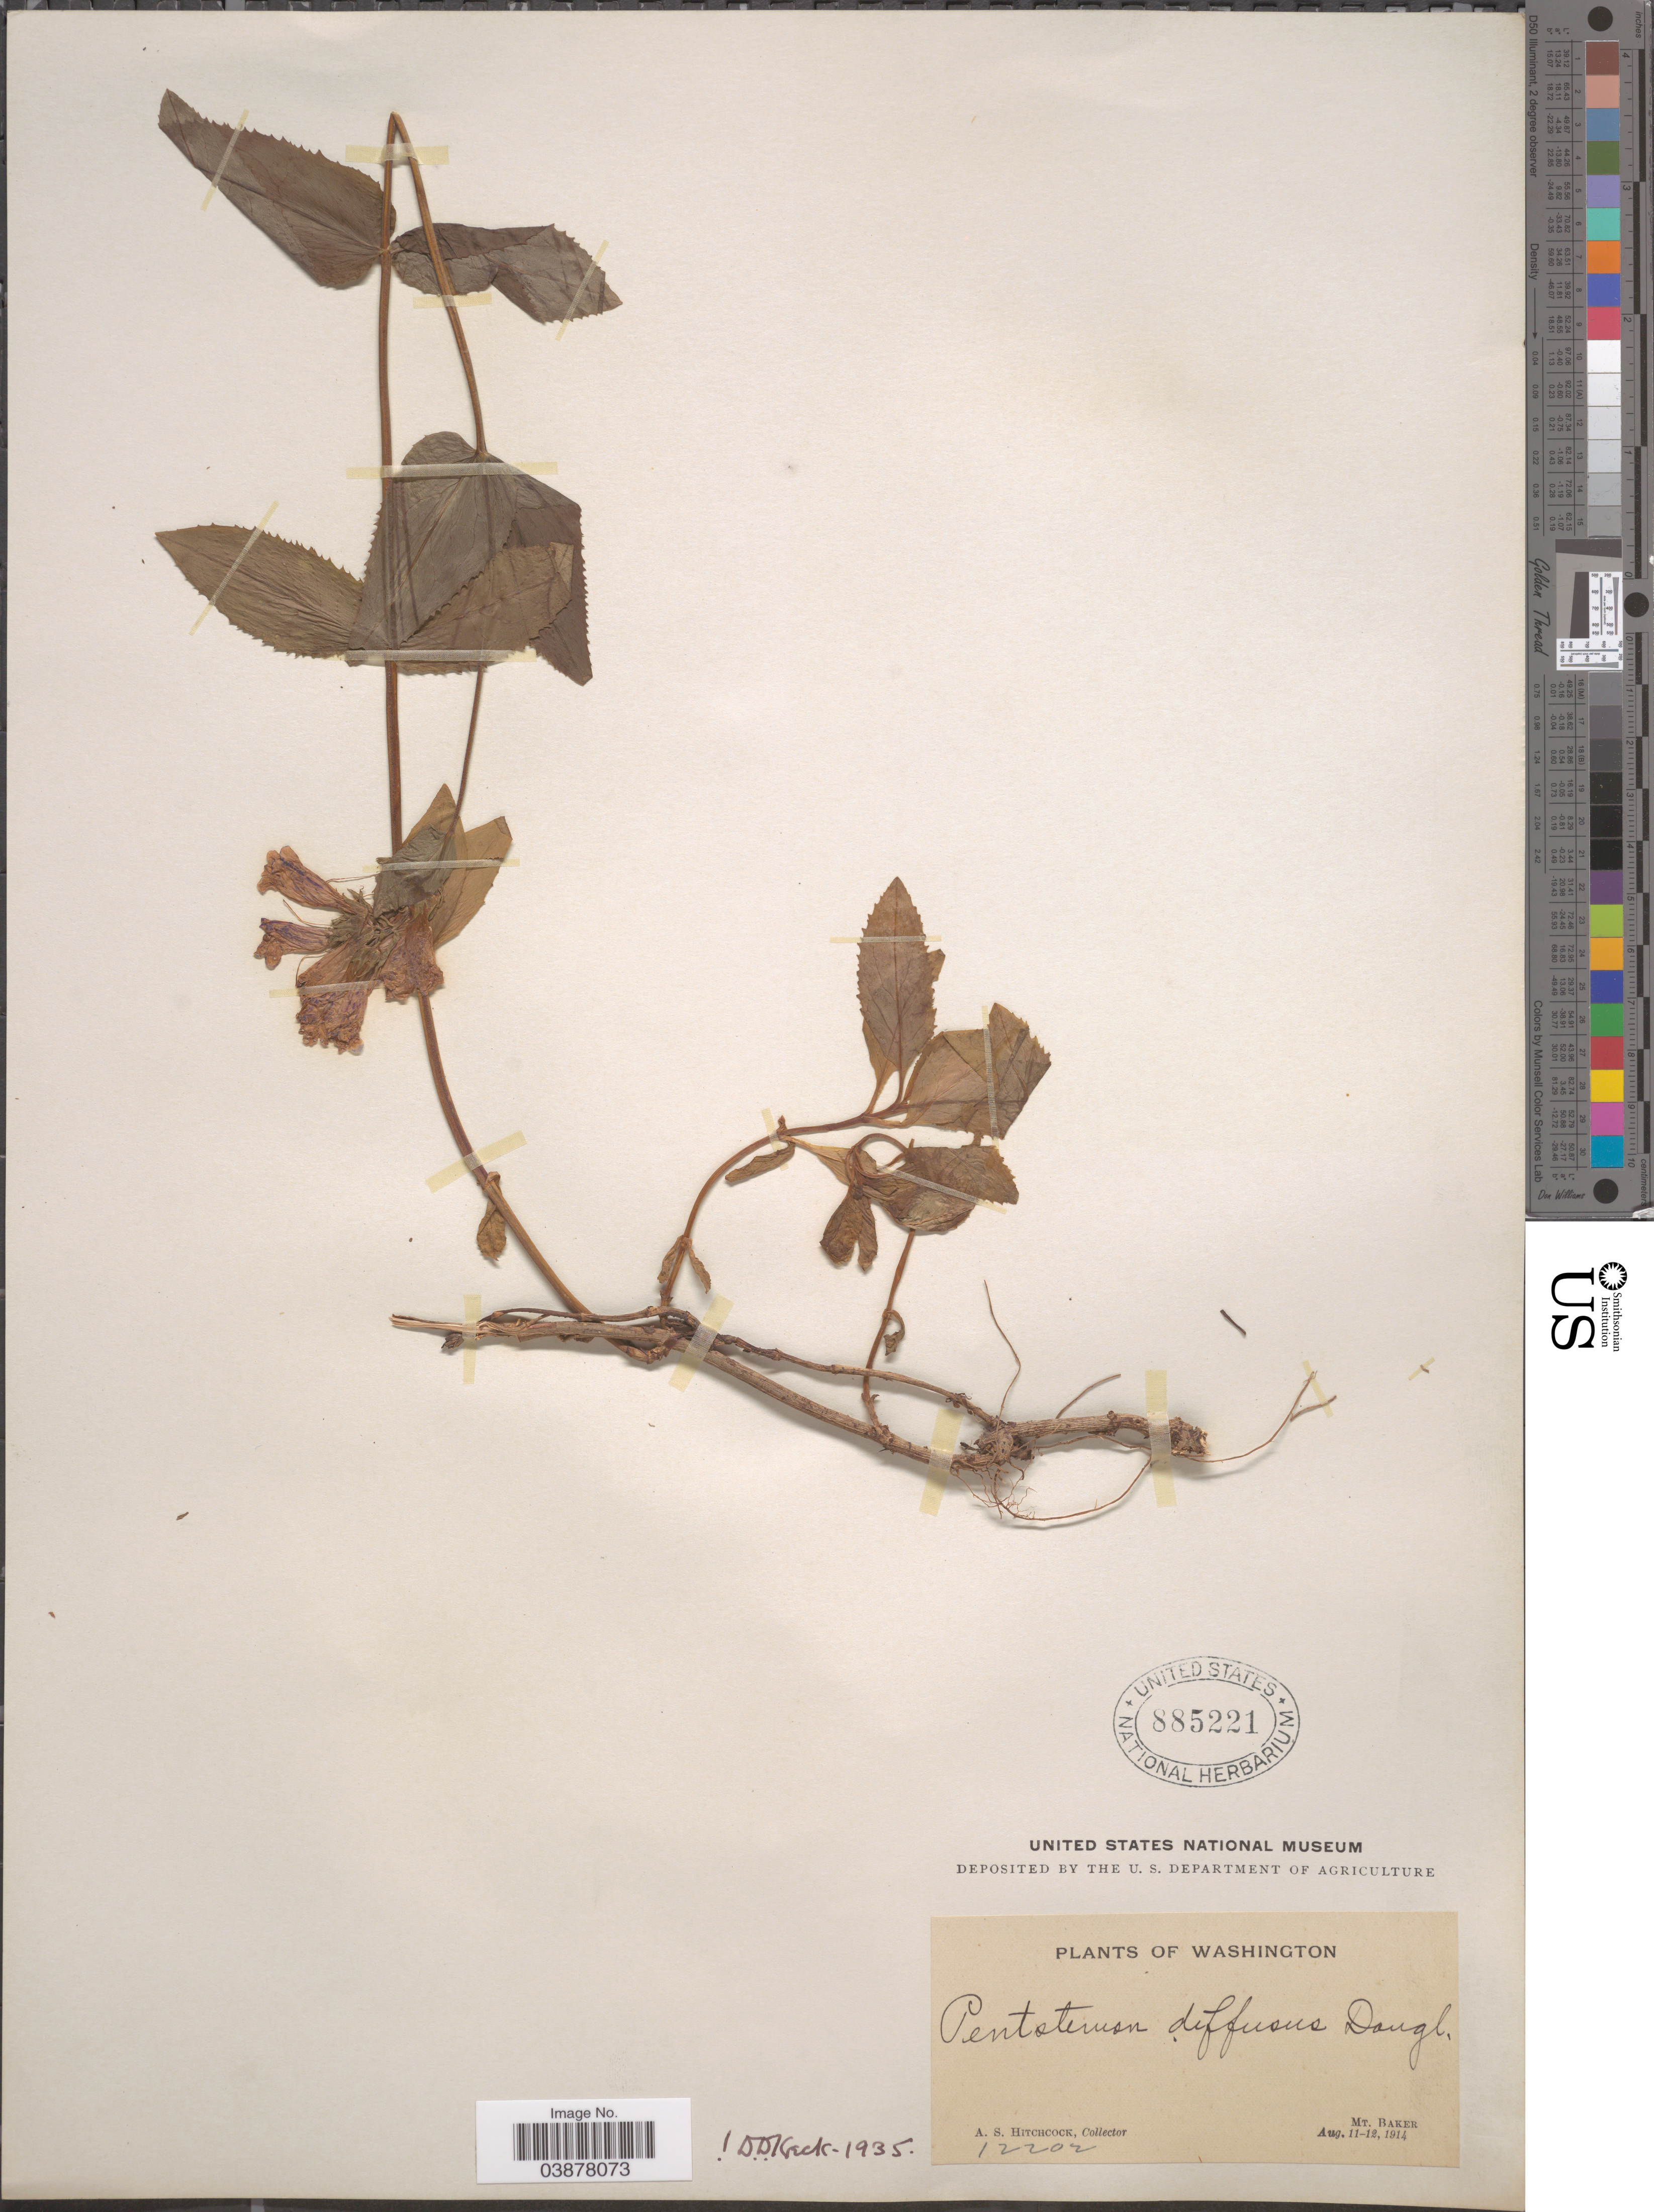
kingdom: Plantae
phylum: Tracheophyta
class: Magnoliopsida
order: Lamiales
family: Plantaginaceae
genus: Penstemon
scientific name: Penstemon serrulatus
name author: Menzies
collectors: A. S. Hitchcock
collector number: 12202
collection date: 1914-08-11/1914-08-12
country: United States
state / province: Washington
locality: Mt. Baker.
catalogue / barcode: US 885221